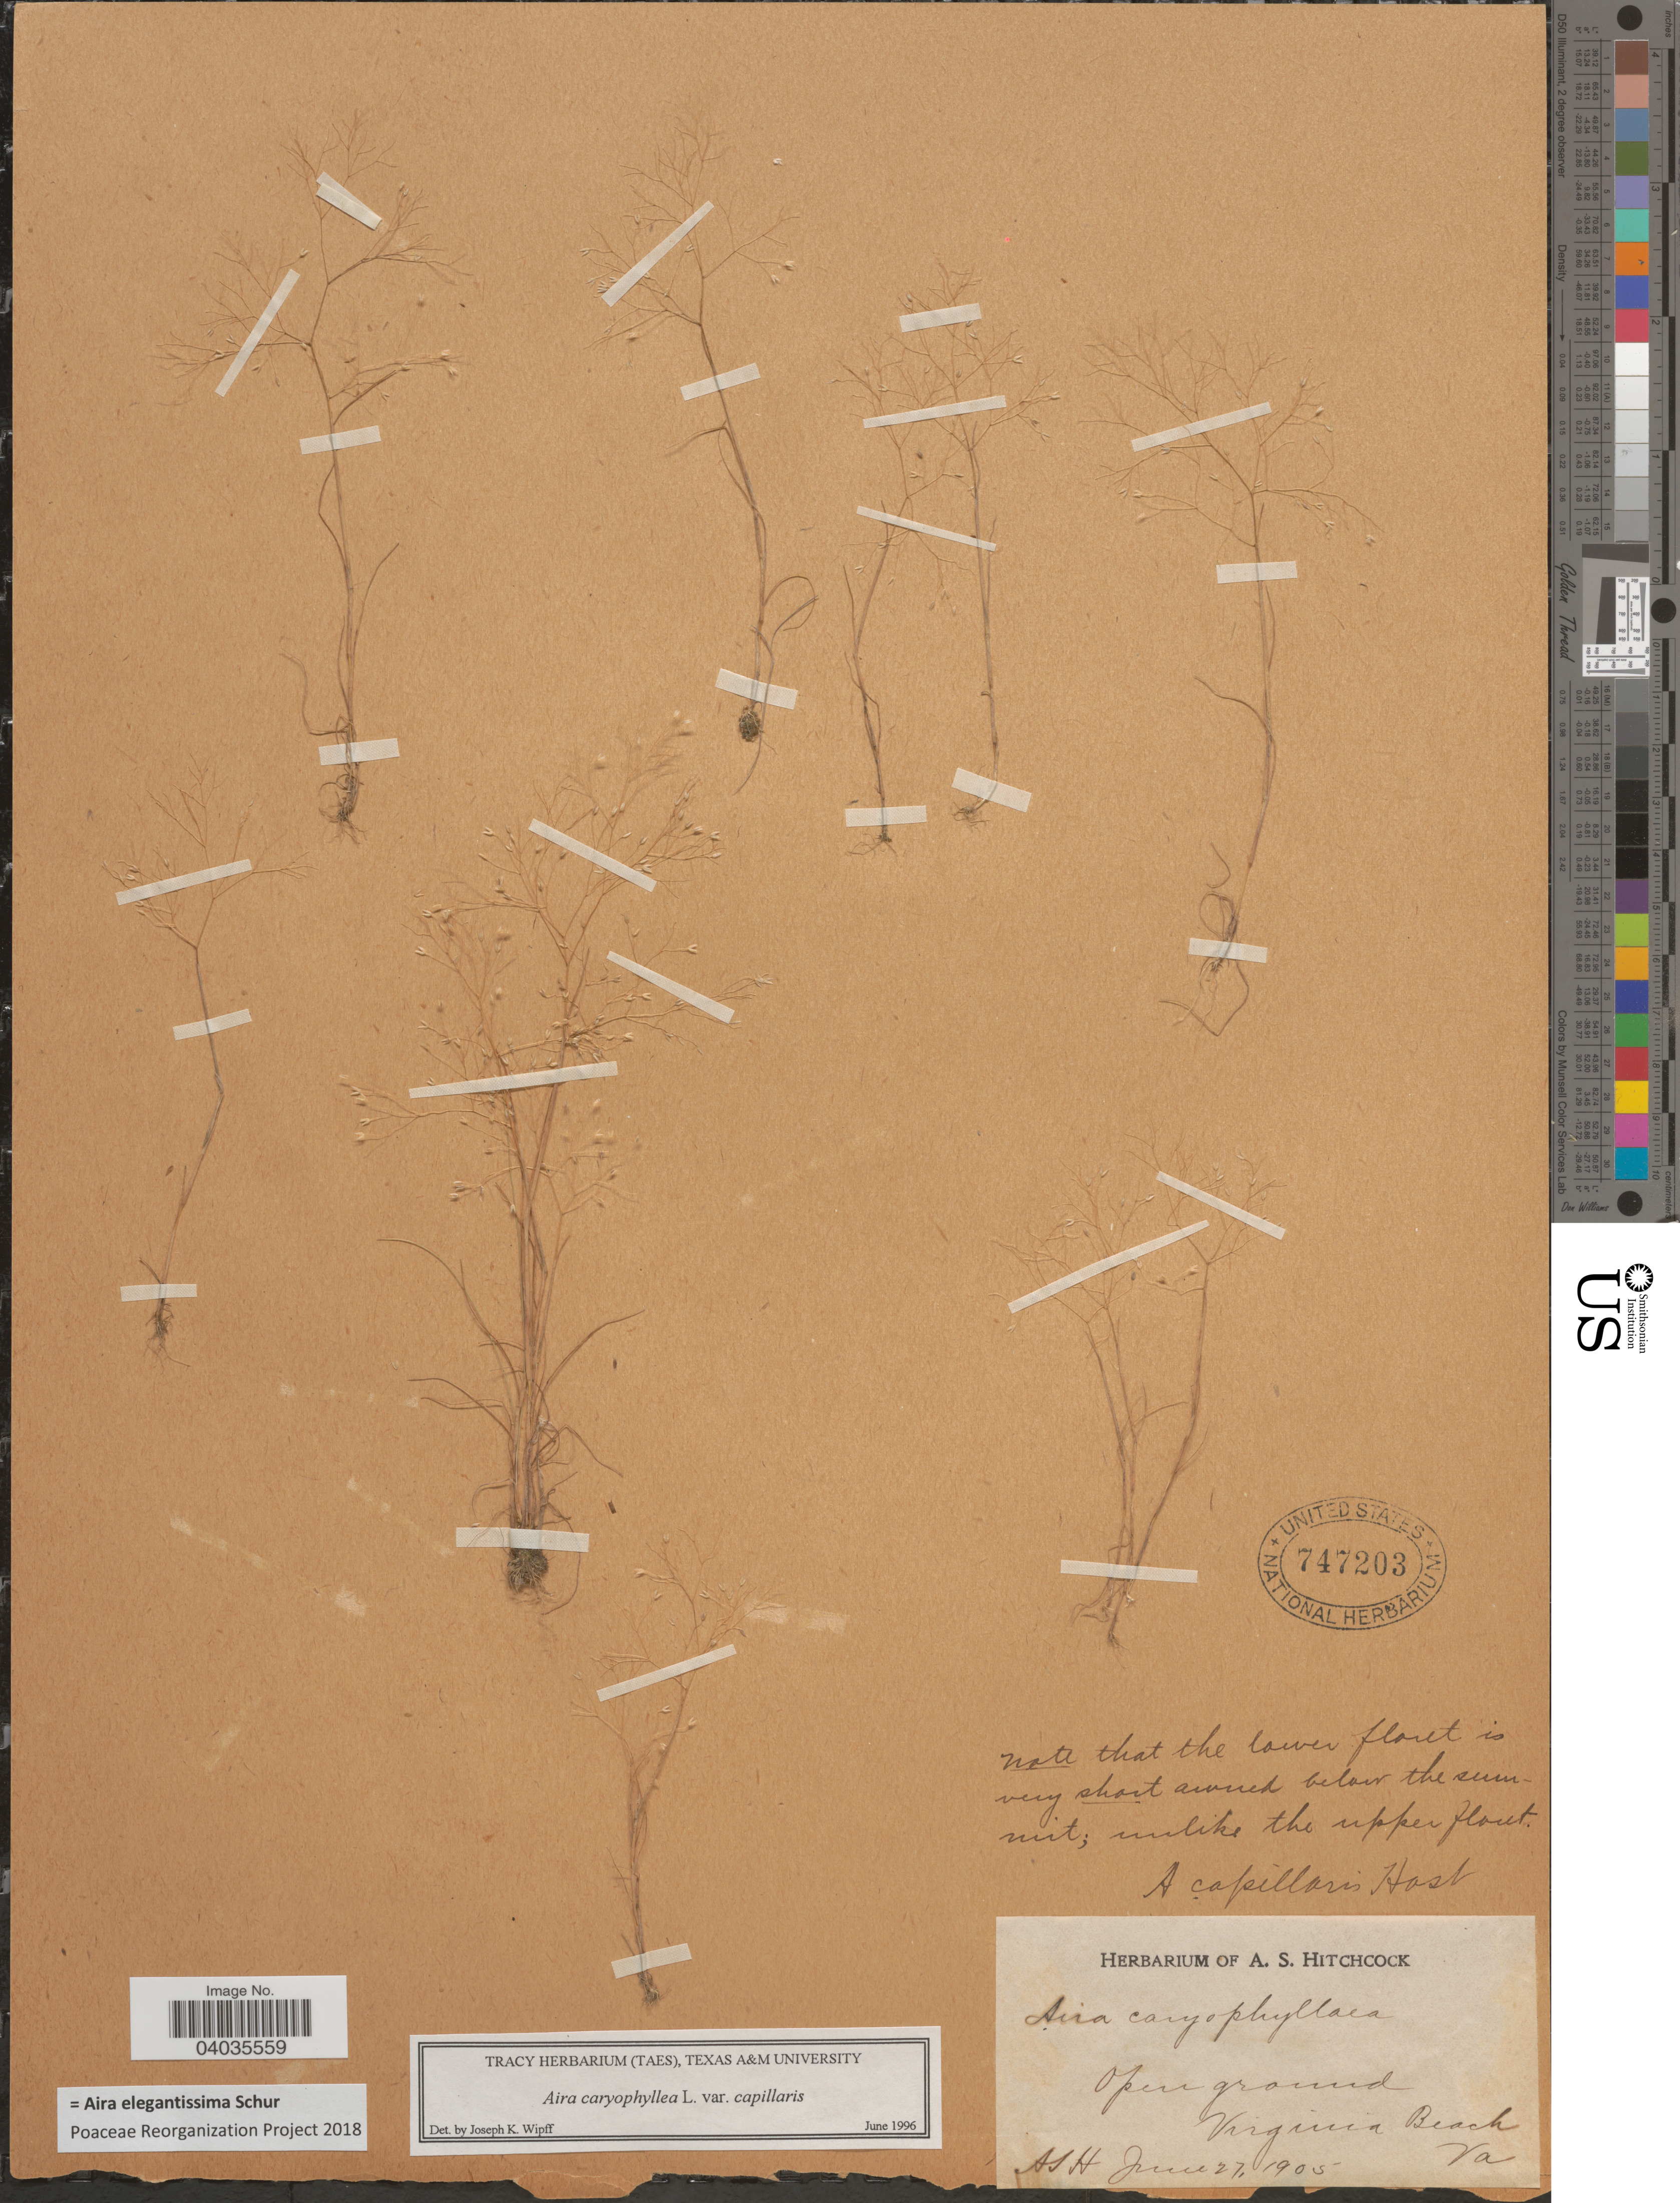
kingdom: Plantae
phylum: Tracheophyta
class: Liliopsida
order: Poales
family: Poaceae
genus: Aira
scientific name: Aira elegantissima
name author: Schur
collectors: A. S. Hitchcock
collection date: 1905-06-27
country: United States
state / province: Virginia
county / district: City of Virginia Beach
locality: Virginia Beach.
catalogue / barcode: US 747203